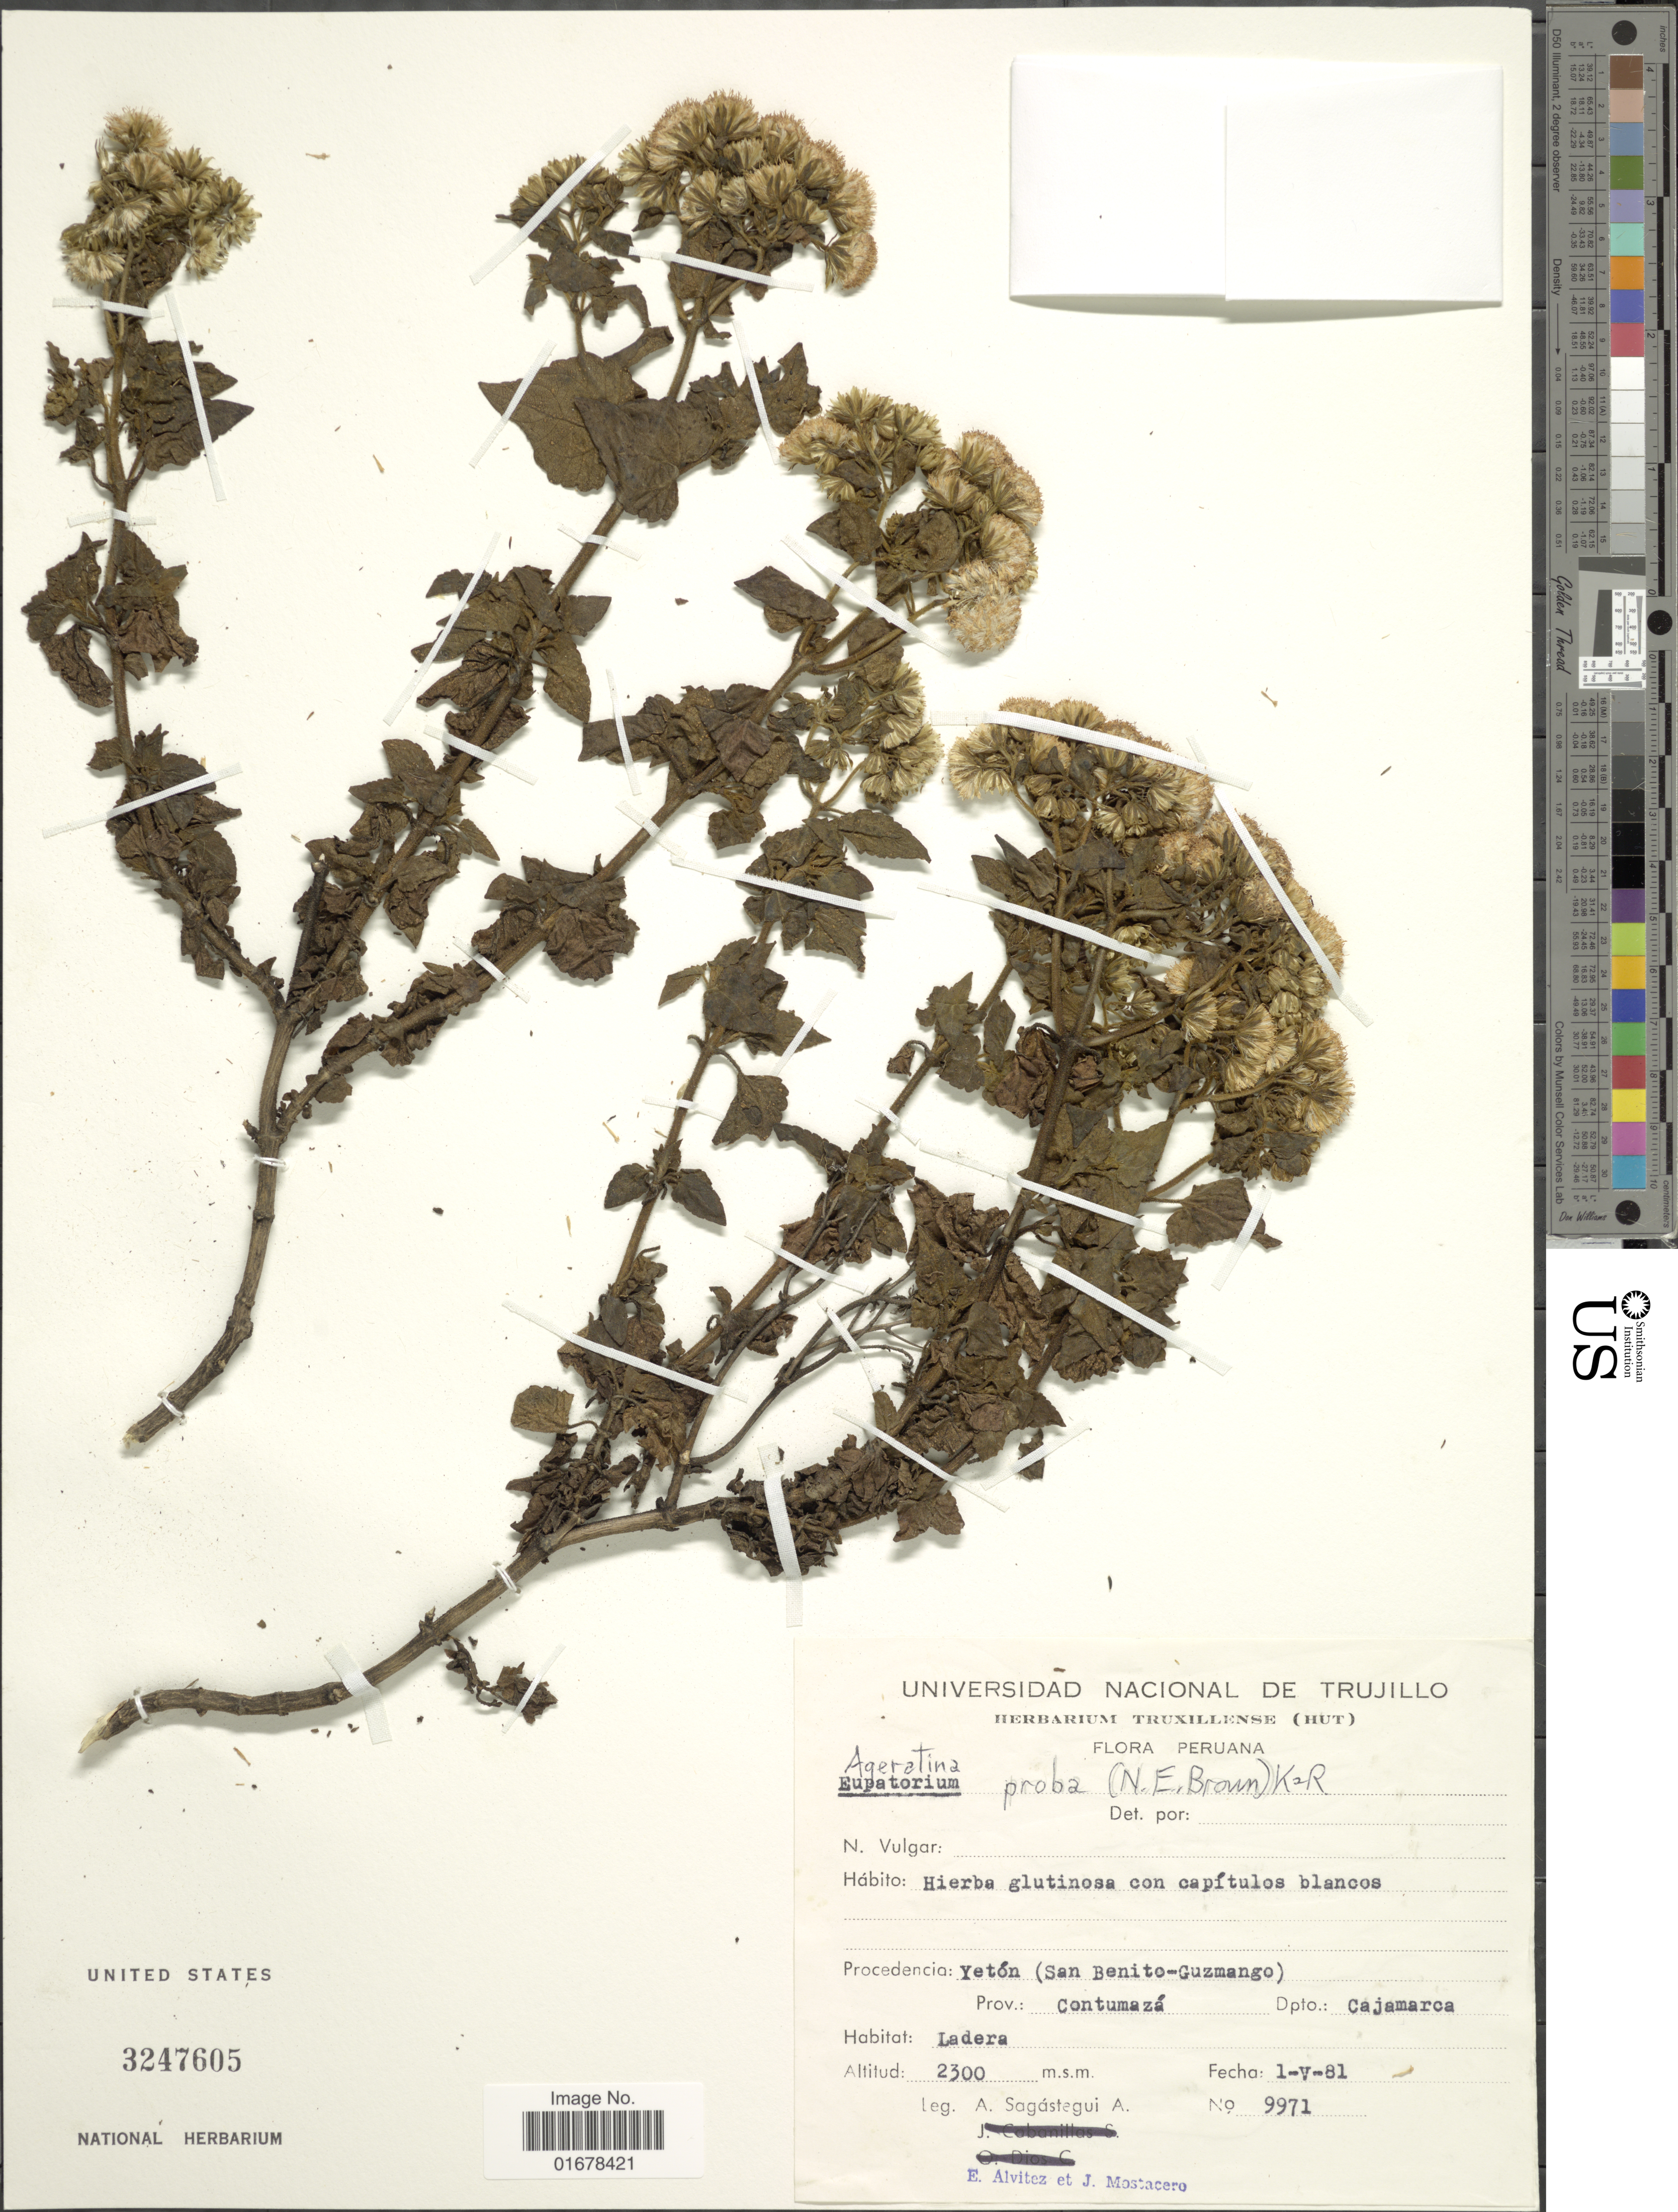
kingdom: Plantae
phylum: Tracheophyta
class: Magnoliopsida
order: Asterales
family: Asteraceae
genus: Ageratina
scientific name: Ageratina proba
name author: (N.E. Br.) R.M. King & H. Rob.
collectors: A. Sagástegui A., E. Alvitez I. & J. Mostacero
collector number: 9971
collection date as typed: Transcribed d/m/y: 1/5/81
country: Peru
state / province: Cajamarca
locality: Procedencia: Yeton (San Benito-Guzmango), Prov.: Contuzama, Dpto.: Cajamarca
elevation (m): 2300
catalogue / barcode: US 3247605